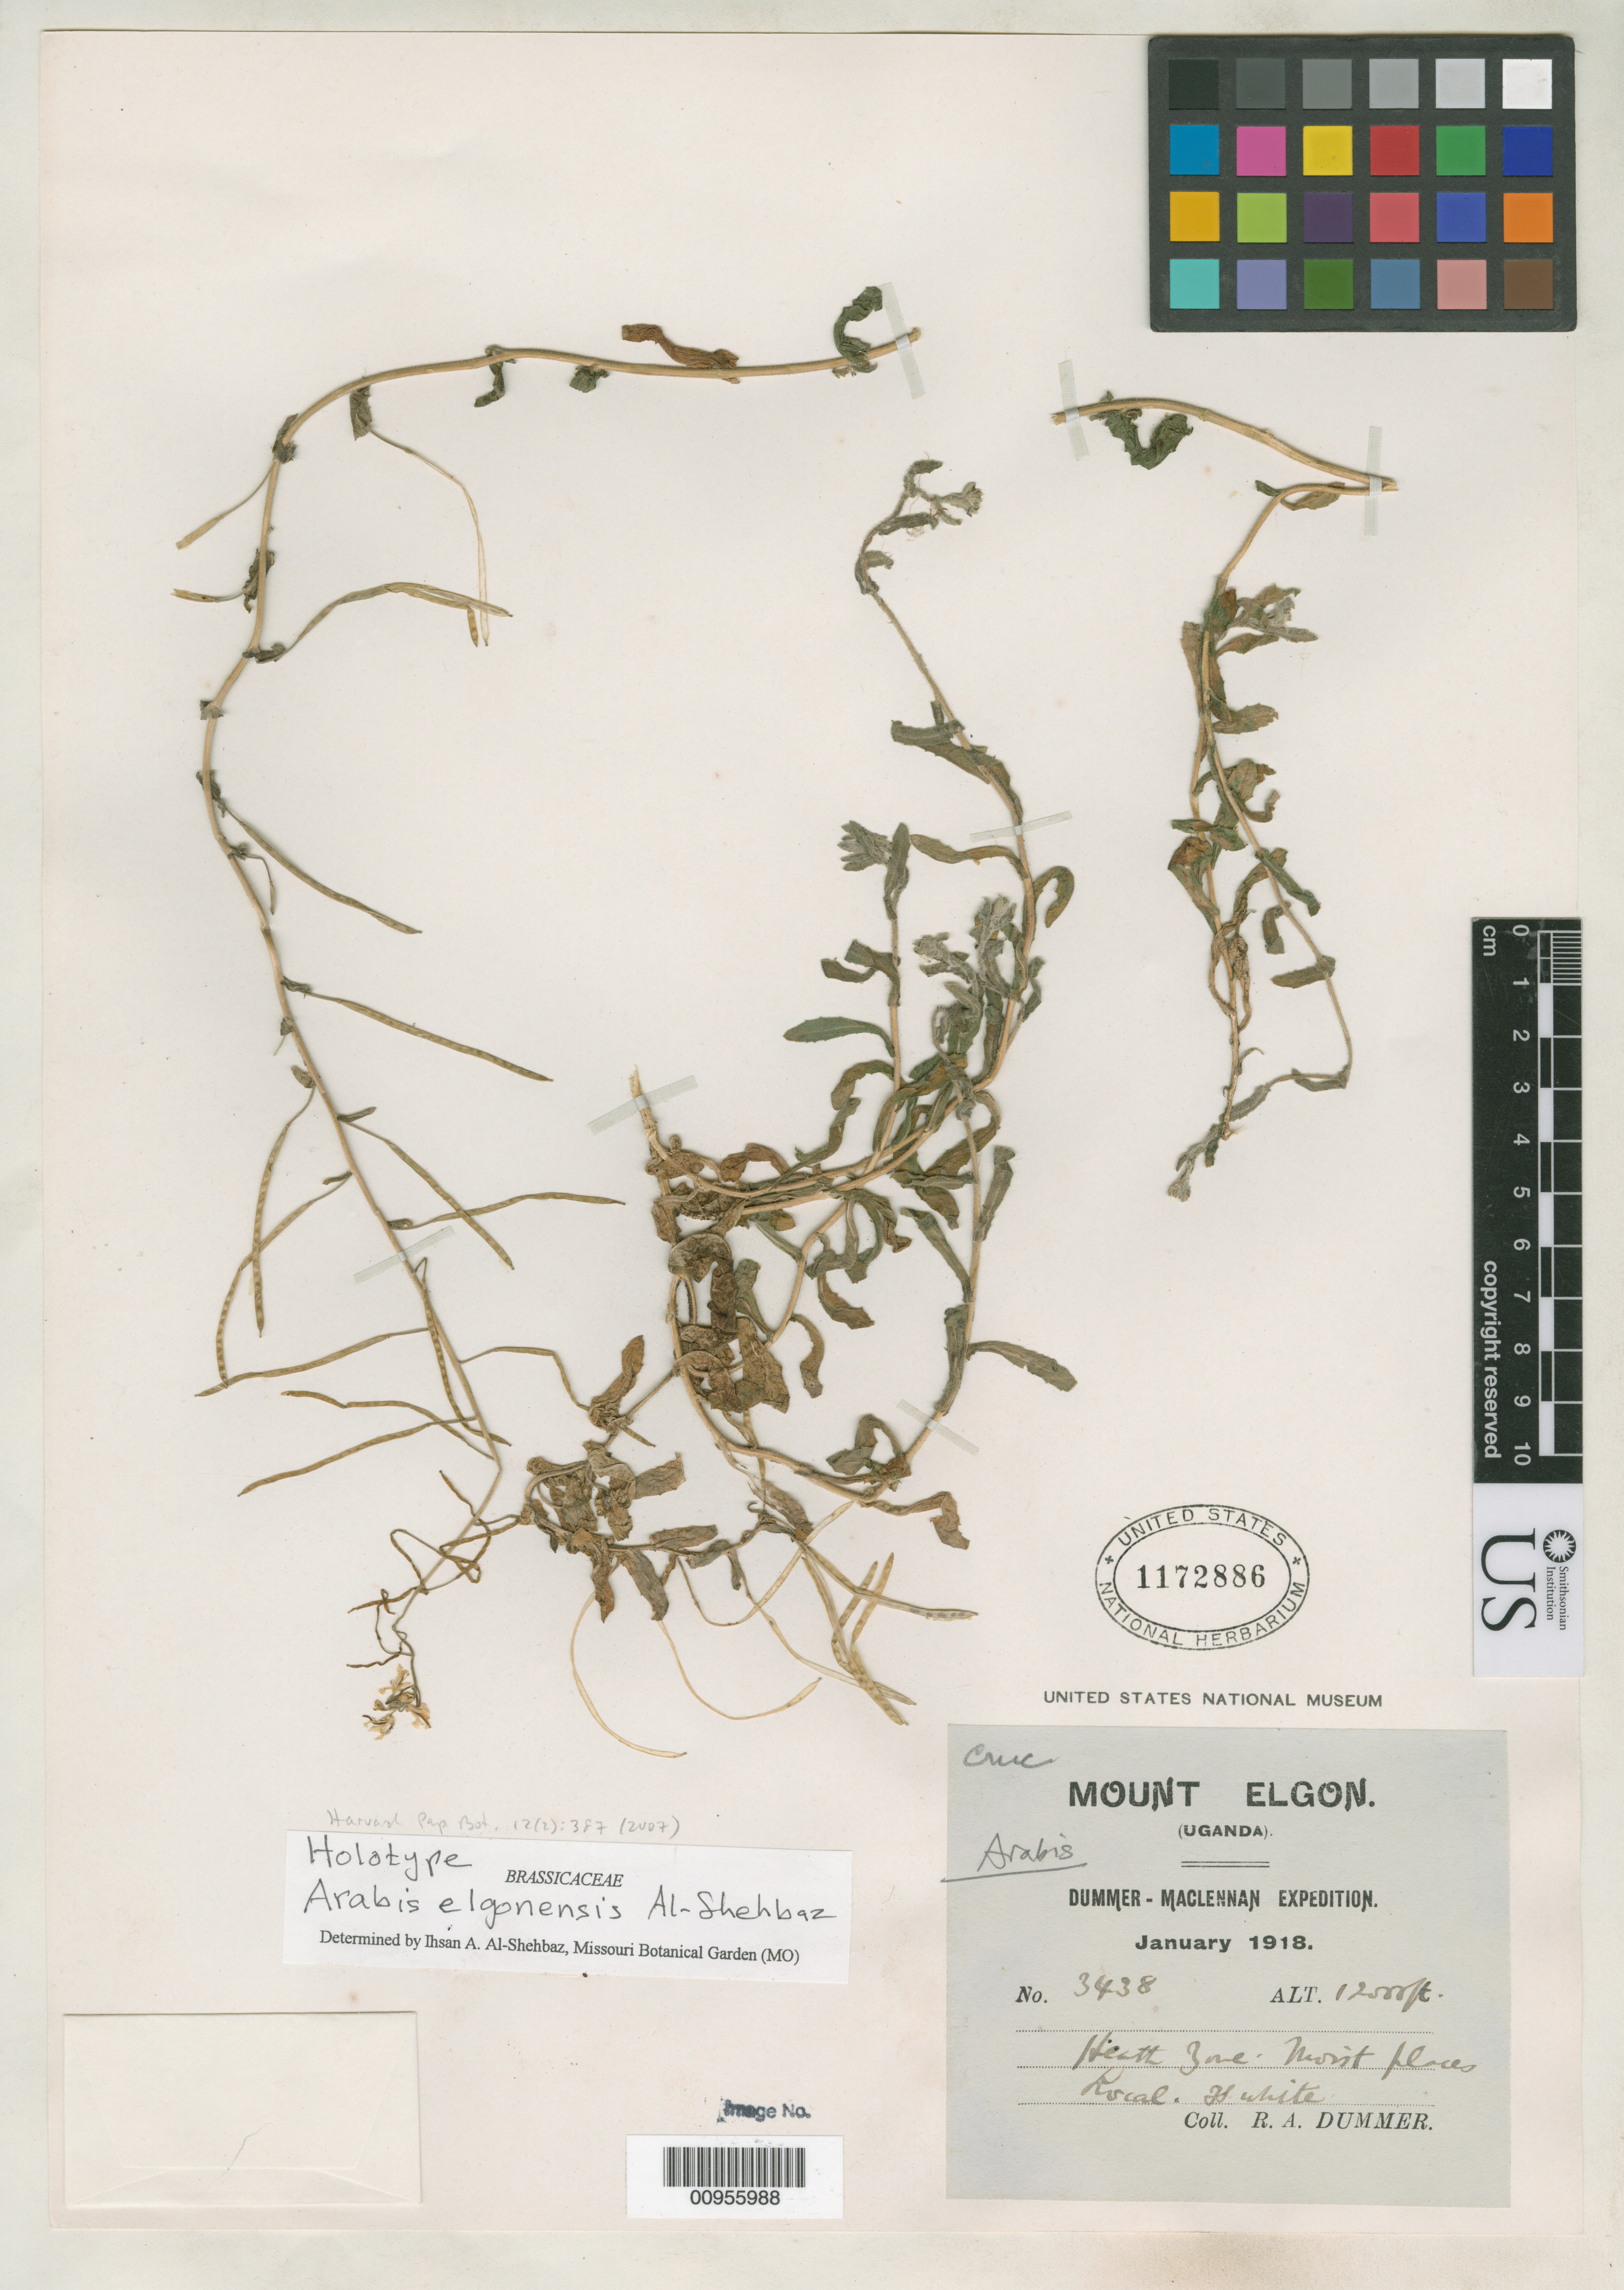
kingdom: Plantae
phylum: Tracheophyta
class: Magnoliopsida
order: Brassicales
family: Brassicaceae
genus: Arabis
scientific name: Arabis elgonensis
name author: Al-Shehbaz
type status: Holotype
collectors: R. Dümmer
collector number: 3438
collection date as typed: Jan 1918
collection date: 1918-01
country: Uganda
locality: Mount Elgon.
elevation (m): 3658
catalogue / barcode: US 1172886